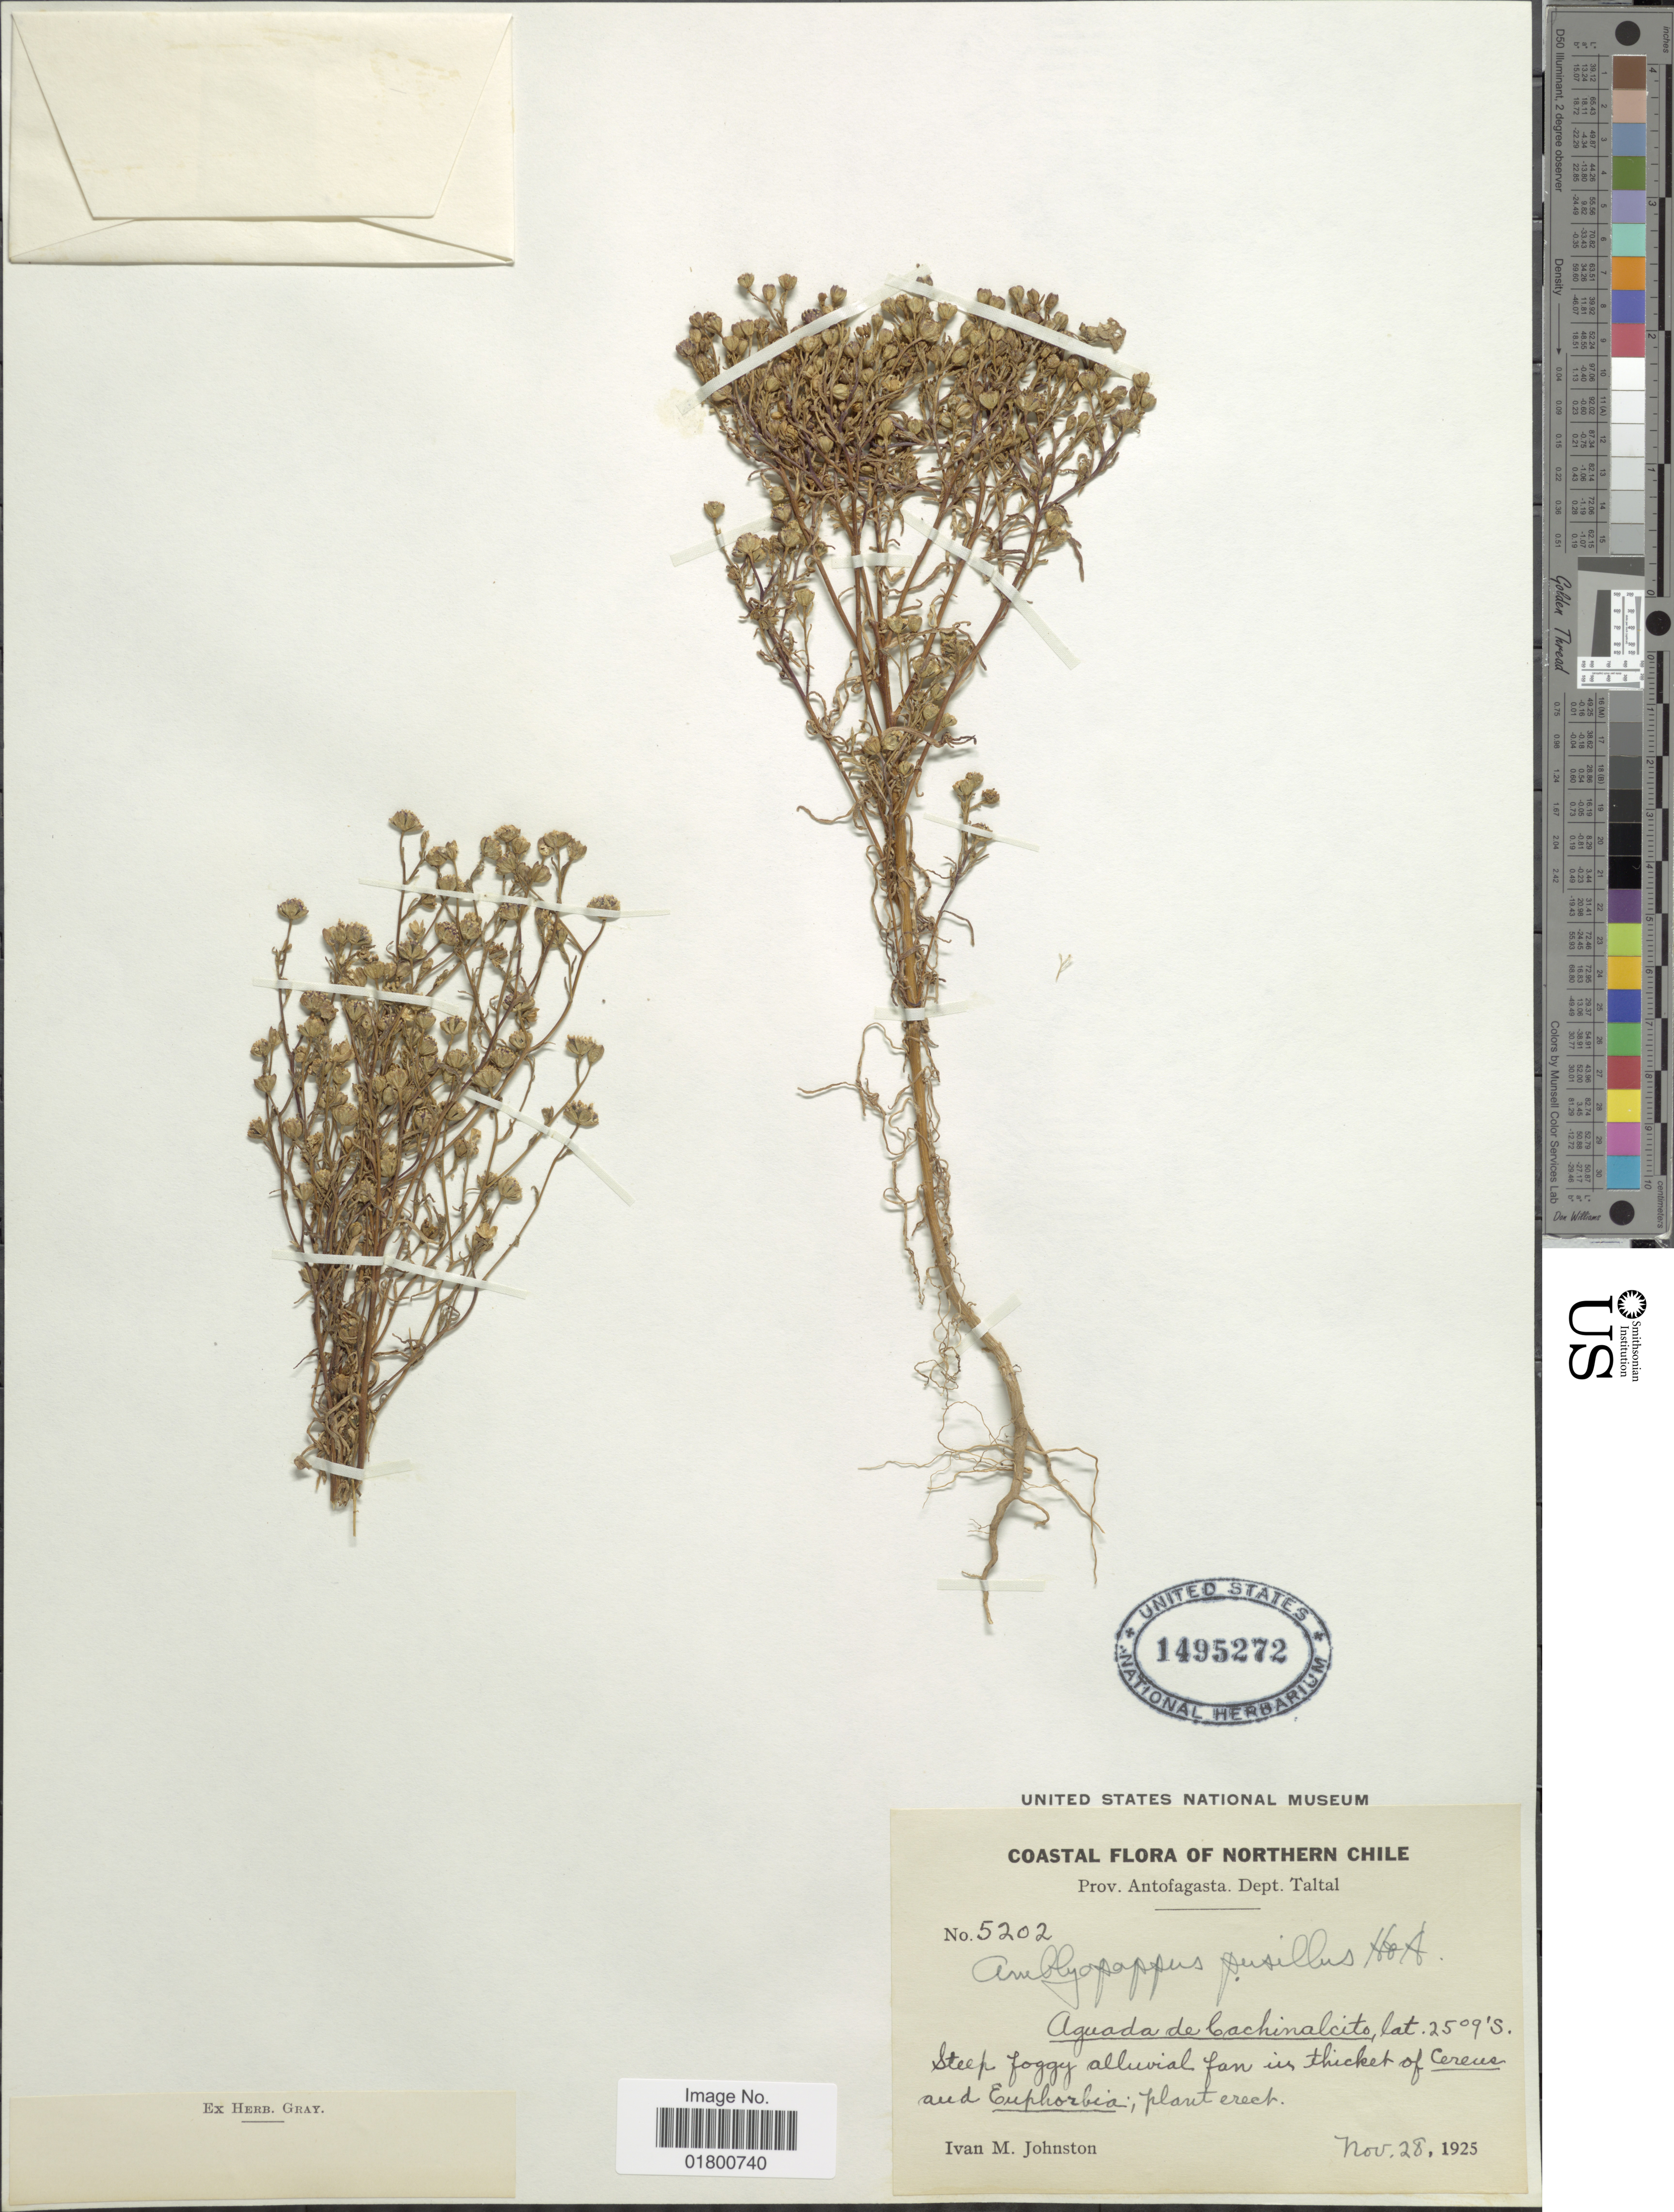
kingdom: Plantae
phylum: Tracheophyta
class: Magnoliopsida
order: Asterales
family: Asteraceae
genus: Amblyopappus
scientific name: Amblyopappus pusillus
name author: Hook. & Arn.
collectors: I.M. Johnston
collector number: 5202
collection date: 1925-11-28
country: Chile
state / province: Antofagasta (II)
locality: Northern Chile, Prov. Antofagasta, Dept. Taltal, Aguada de Cachinalcito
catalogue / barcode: US 1495272